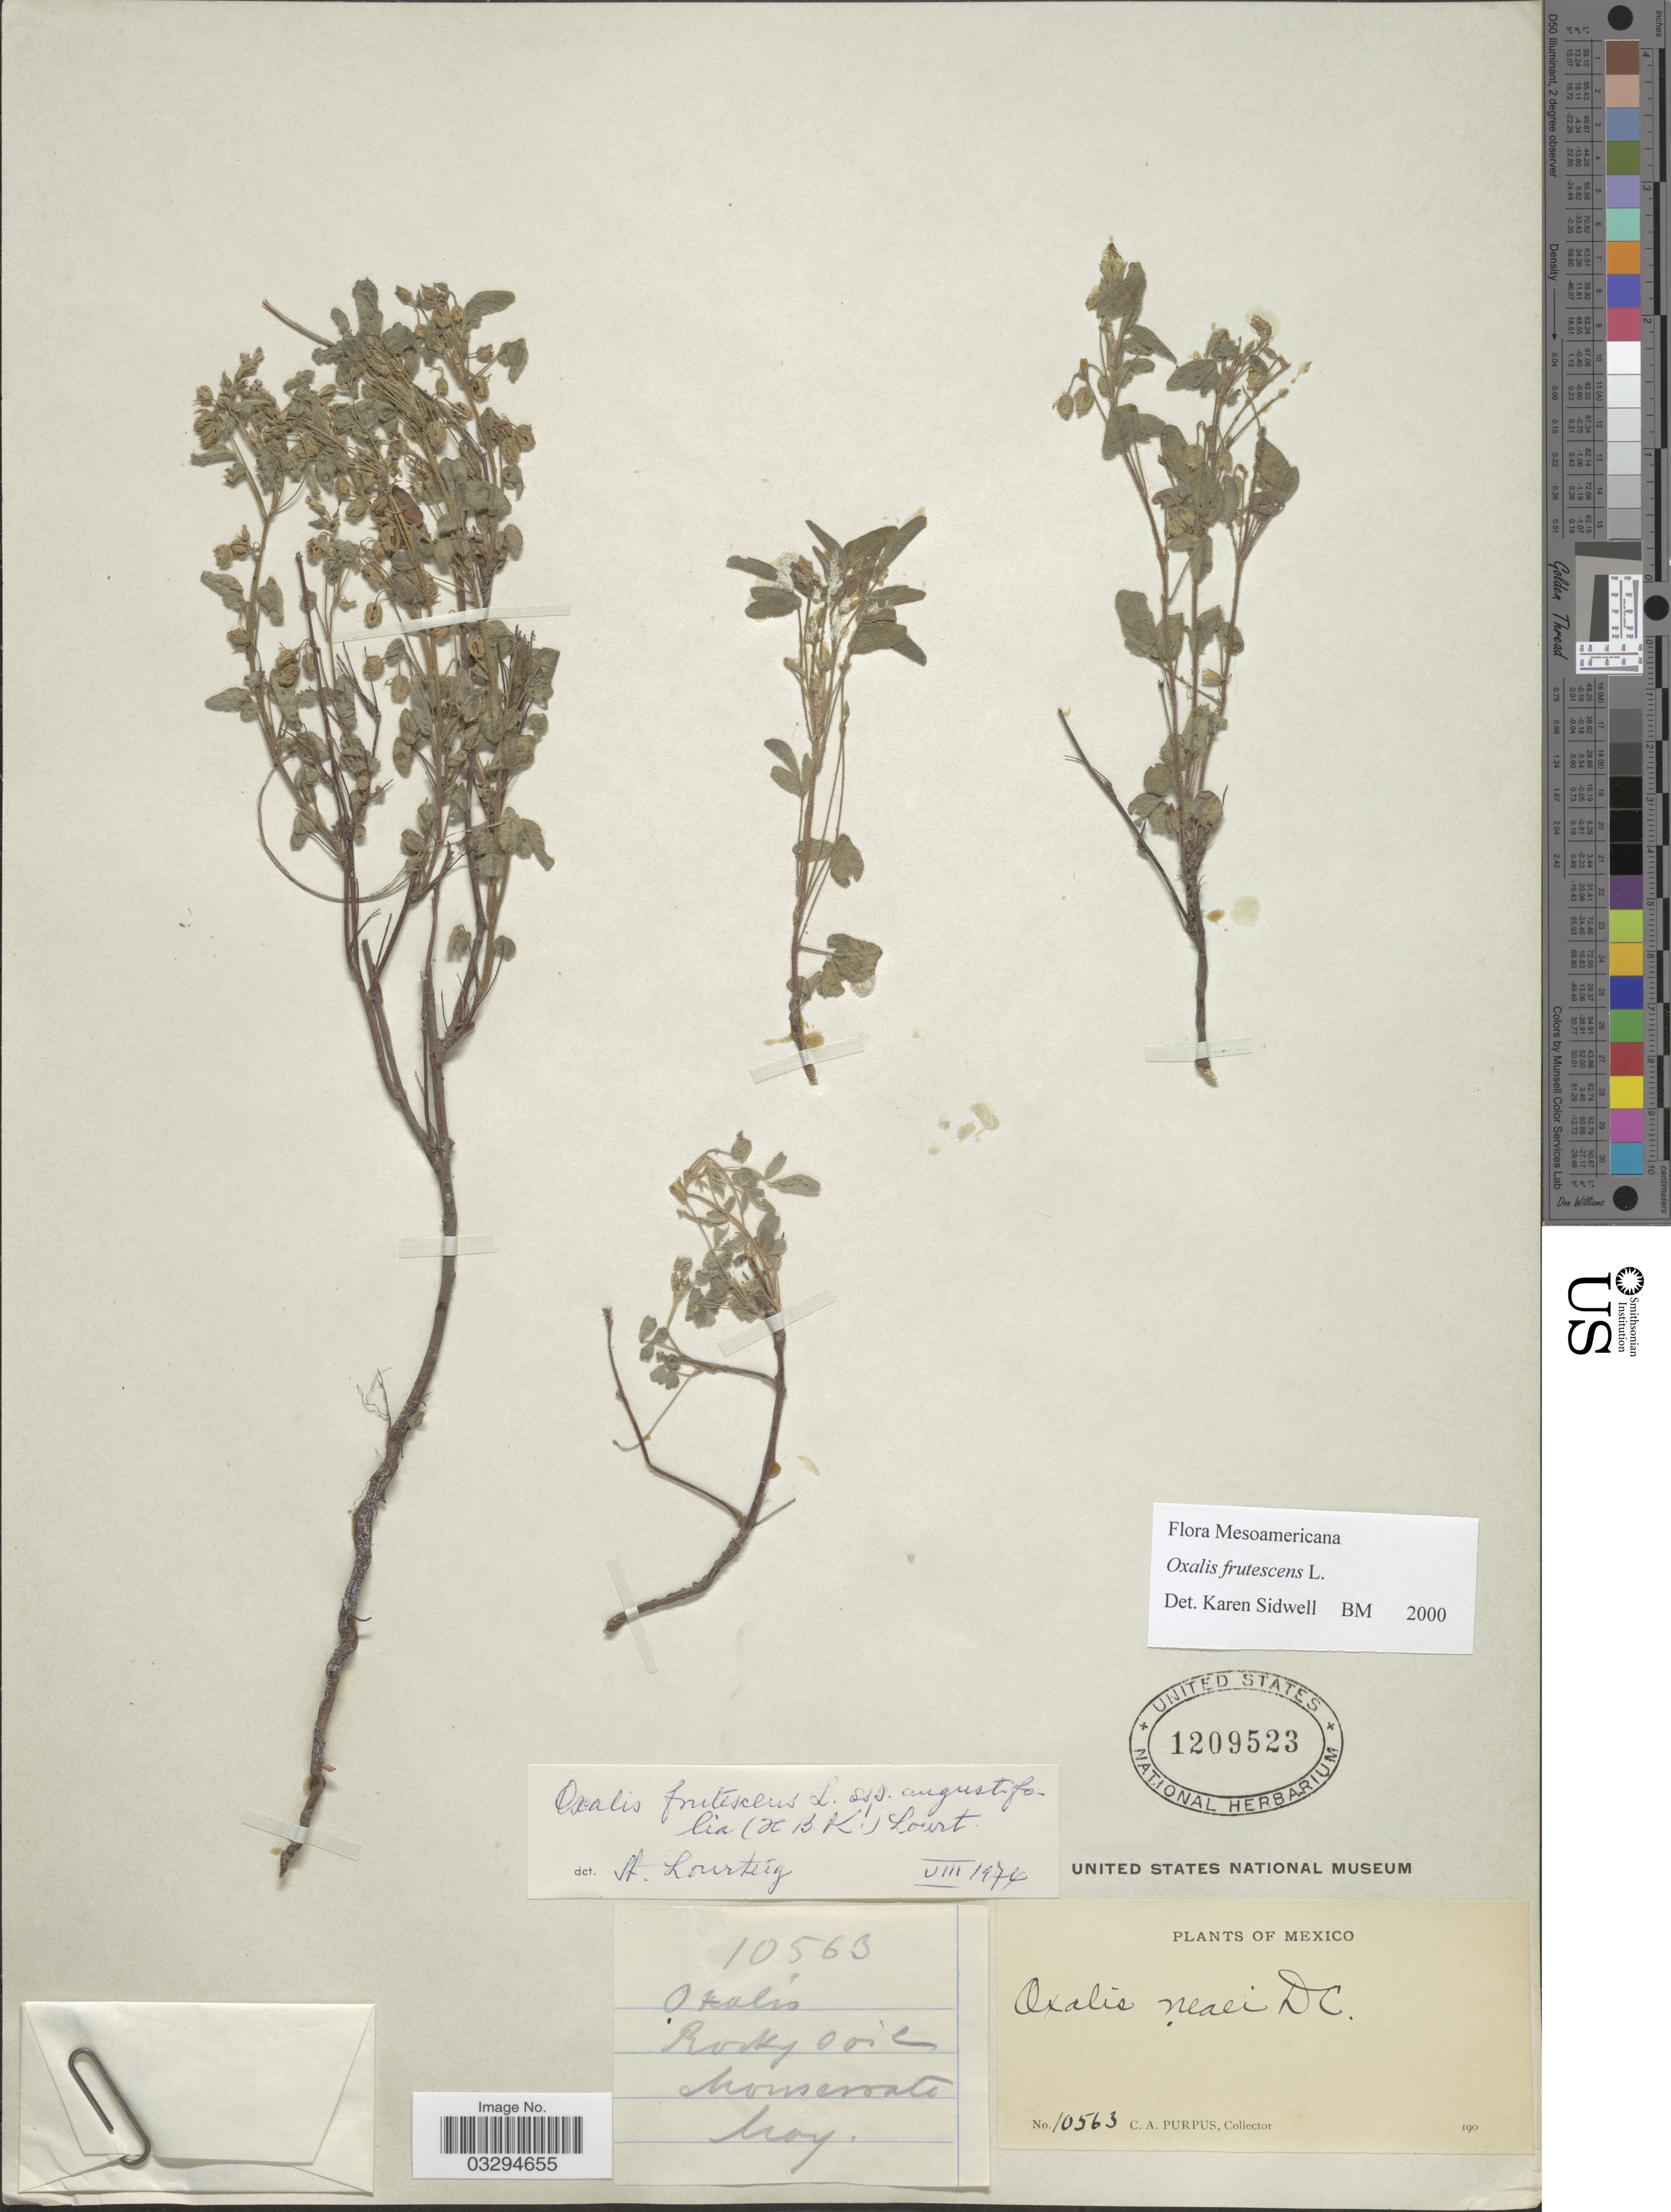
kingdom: Plantae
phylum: Tracheophyta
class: Magnoliopsida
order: Oxalidales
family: Oxalidaceae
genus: Oxalis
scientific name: Oxalis frutescens subsp. angustifolia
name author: (Kunth) Lourteig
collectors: C. A. Purpus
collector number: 10563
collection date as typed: May 190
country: Mexico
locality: Monserrate.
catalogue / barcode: US 1209523